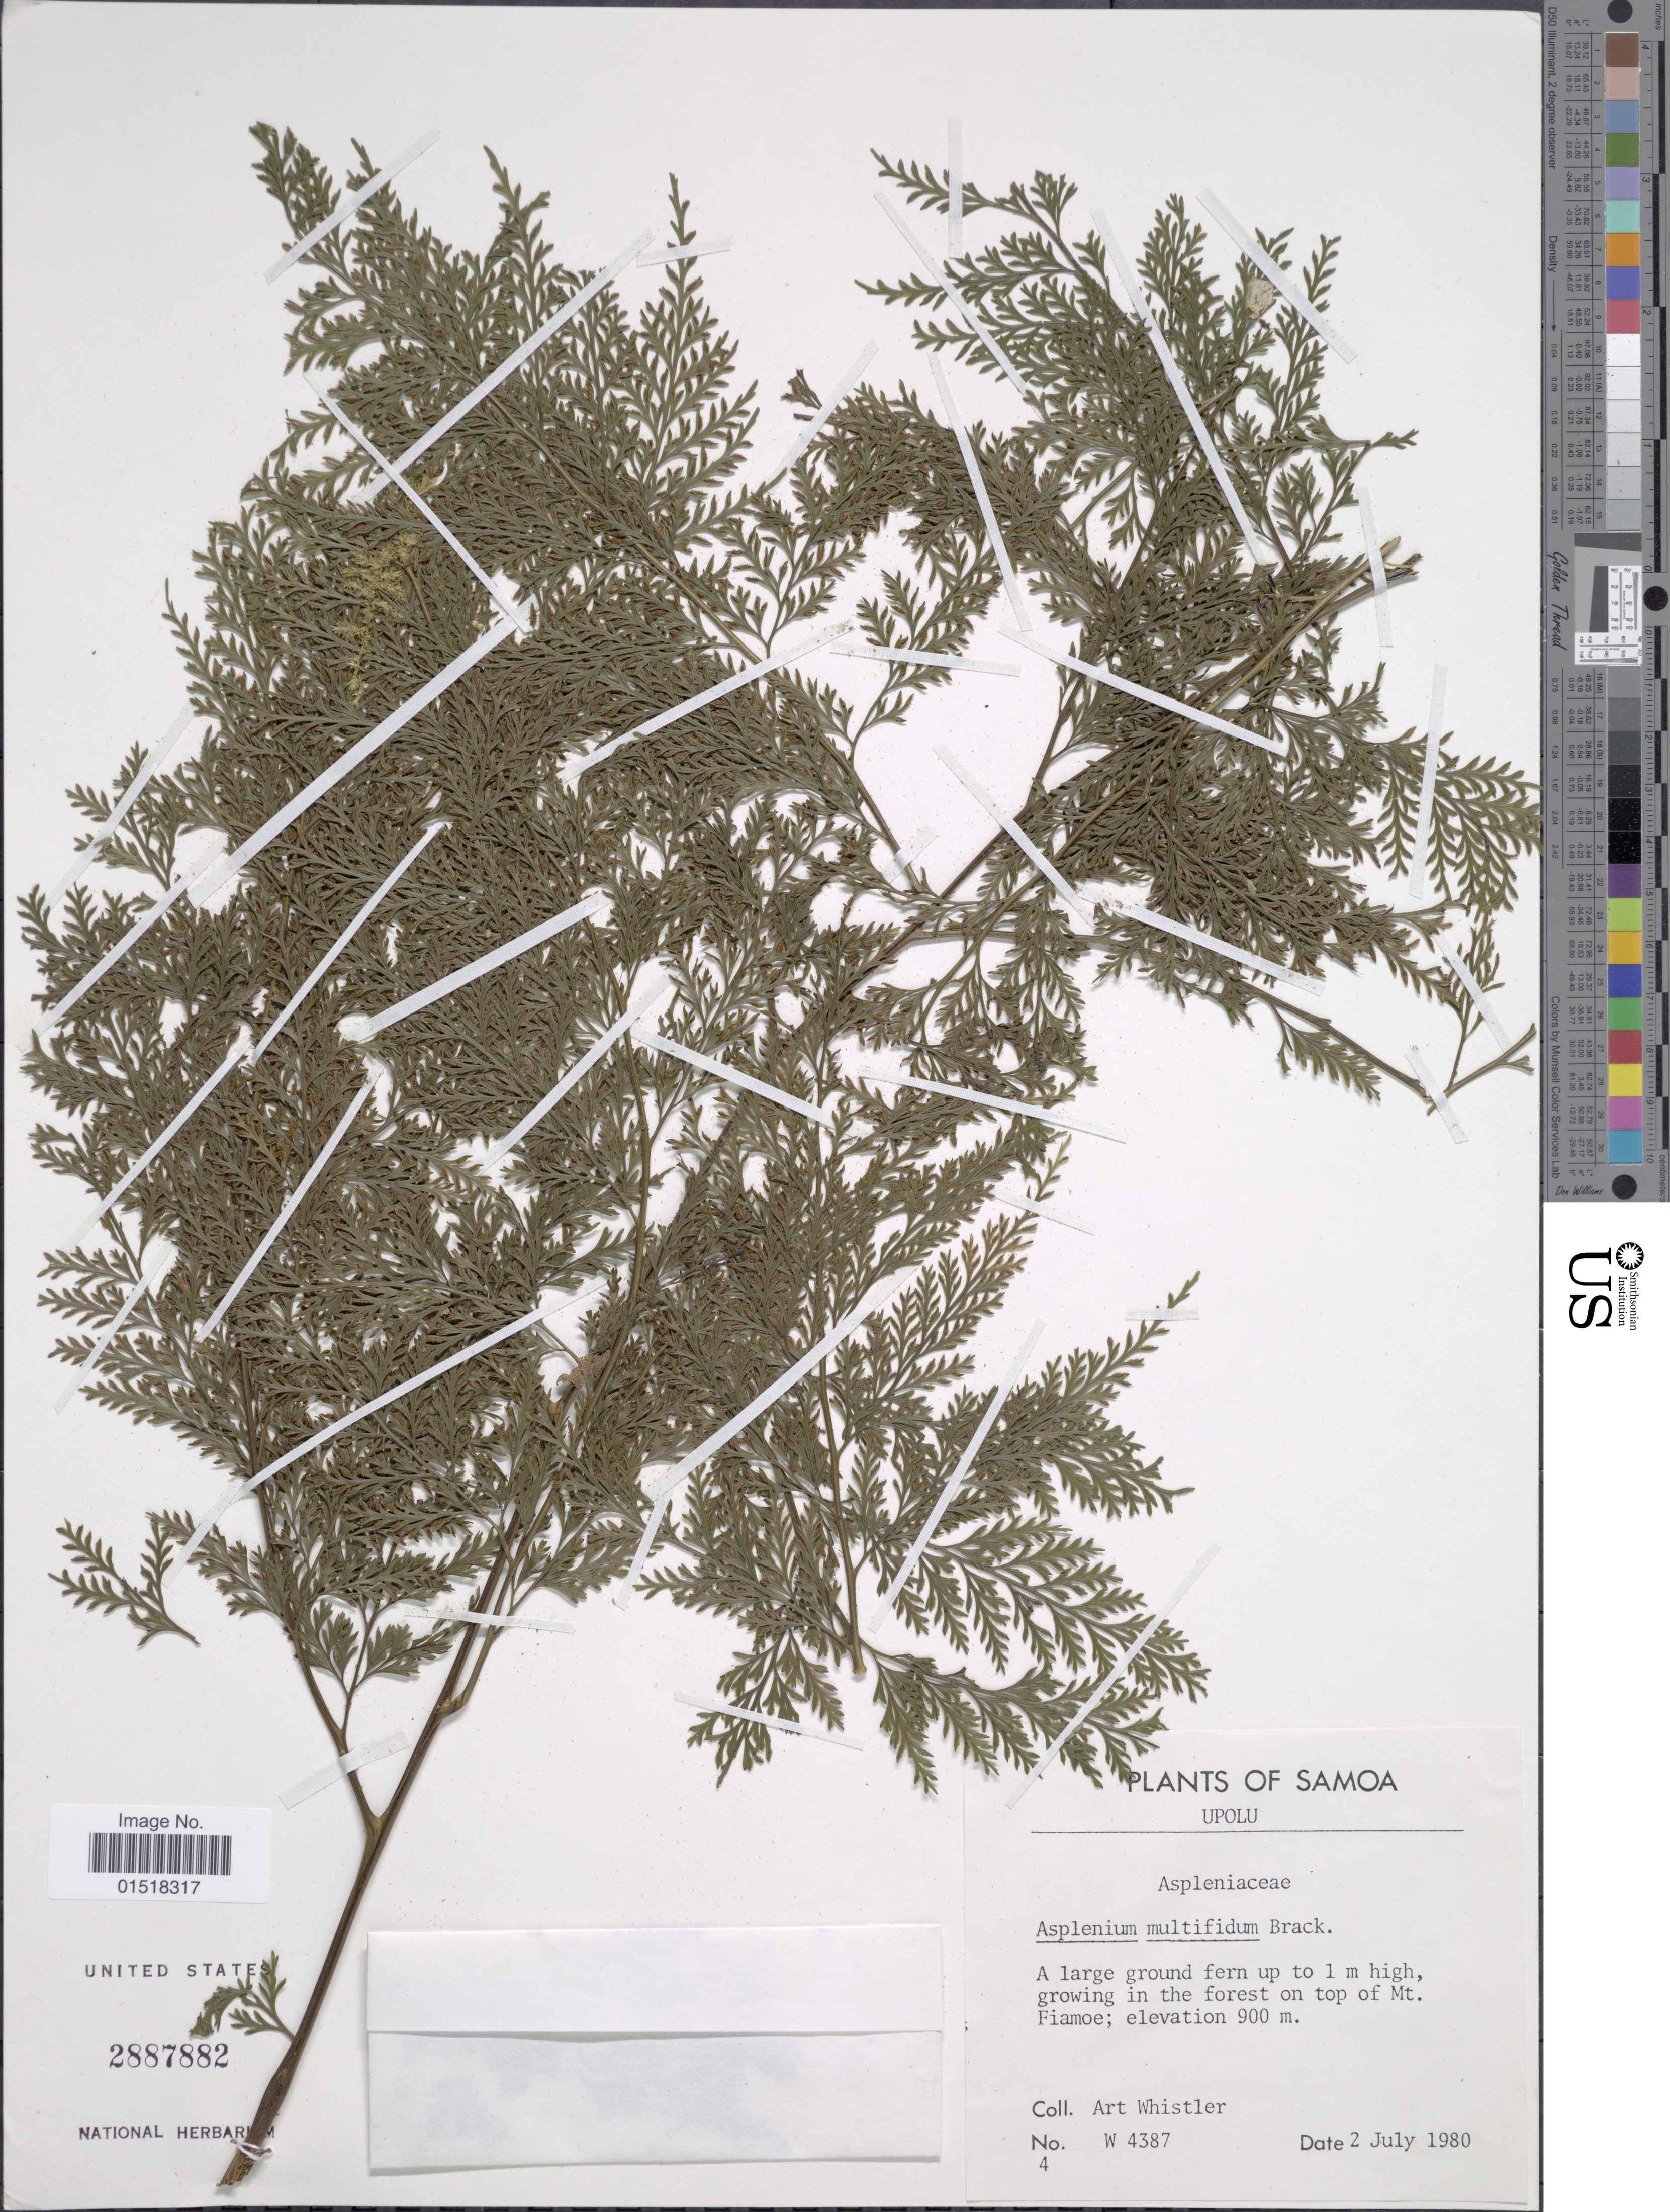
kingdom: Plantae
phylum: Tracheophyta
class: Polypodiopsida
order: Polypodiales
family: Aspleniaceae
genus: Asplenium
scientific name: Asplenium shuttleworthianum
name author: Kunze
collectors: A. Whistler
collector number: W 4387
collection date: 1980-07-02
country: Samoa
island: Upolu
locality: Samoa. Upolu. A large ground fern up to 1 m high, growing in the forest on top of Mt. Fiamoe.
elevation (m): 900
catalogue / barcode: US 2887882